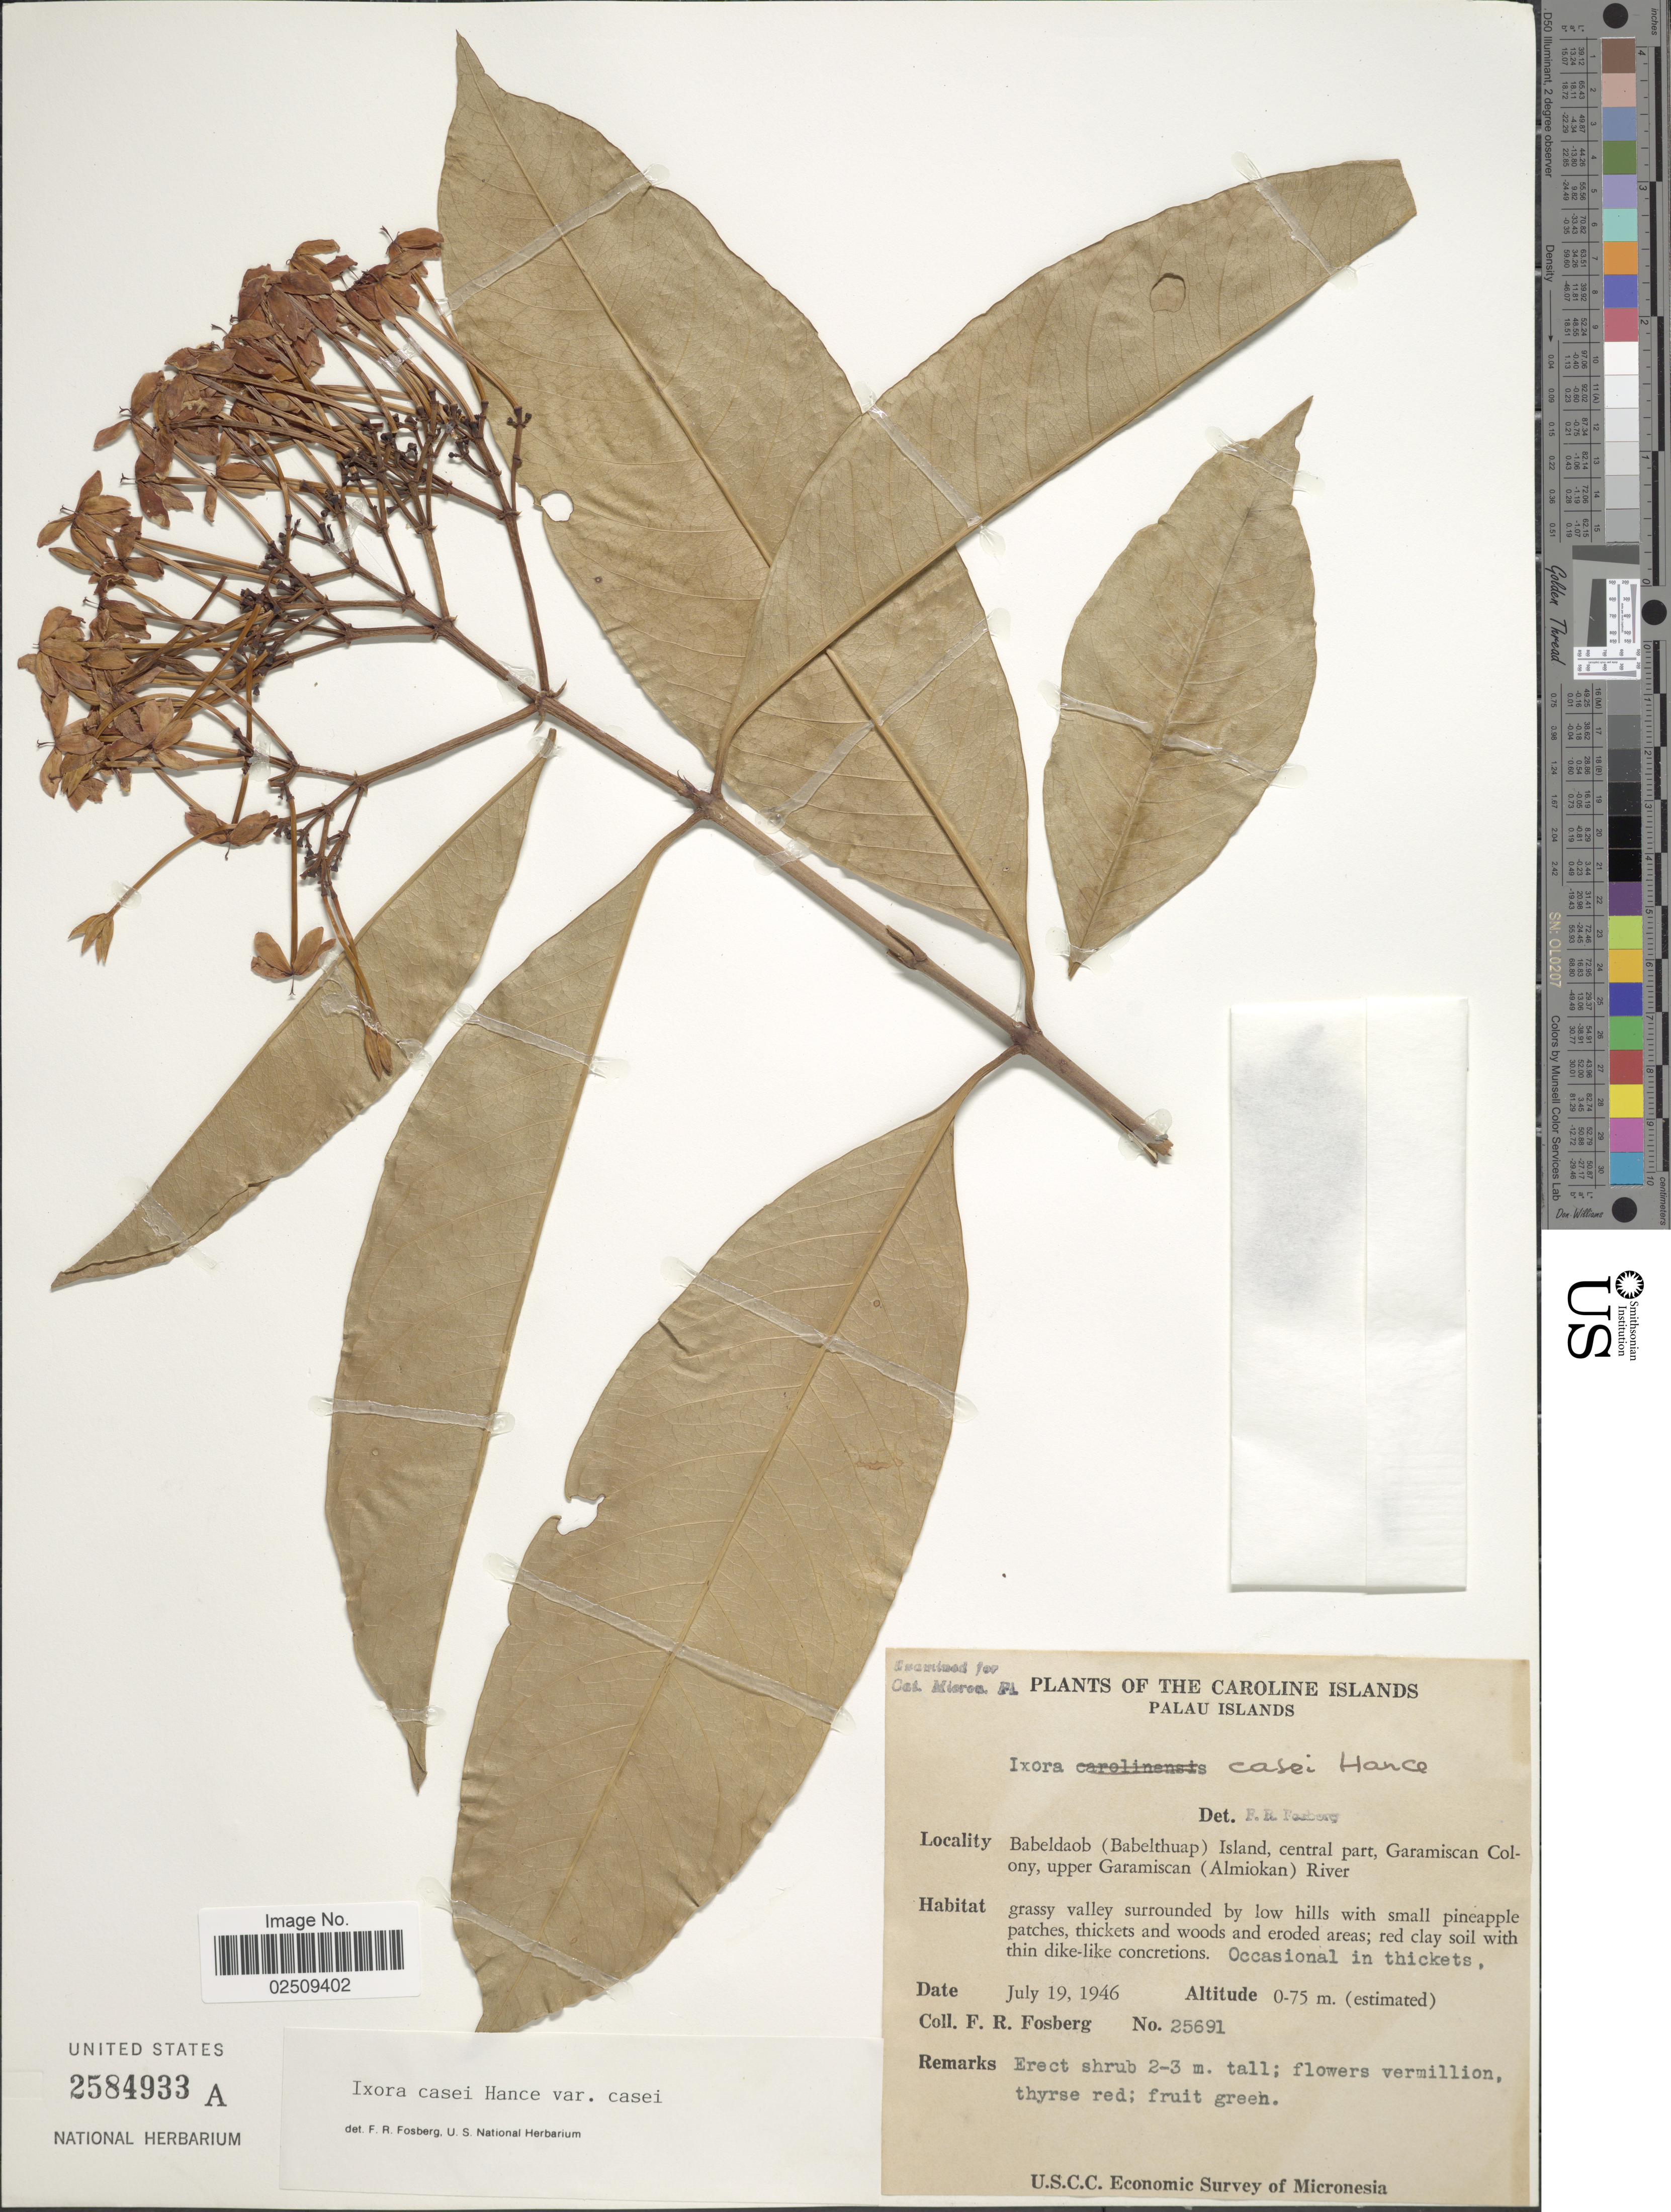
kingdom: Plantae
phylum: Tracheophyta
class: Magnoliopsida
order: Gentianales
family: Rubiaceae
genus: Ixora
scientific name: Ixora casei var. casei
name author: Hance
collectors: F. R. Fosberg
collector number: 25691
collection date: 1946-07-19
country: Palau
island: Babeldaob [Babelthuap]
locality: The Caroline Islands, Palau islands, Babeldaob (Babelthuap) Island, central part, Garamiscan Colony, upper Garamiscan (Almiokan) River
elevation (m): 0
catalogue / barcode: US 2584933A